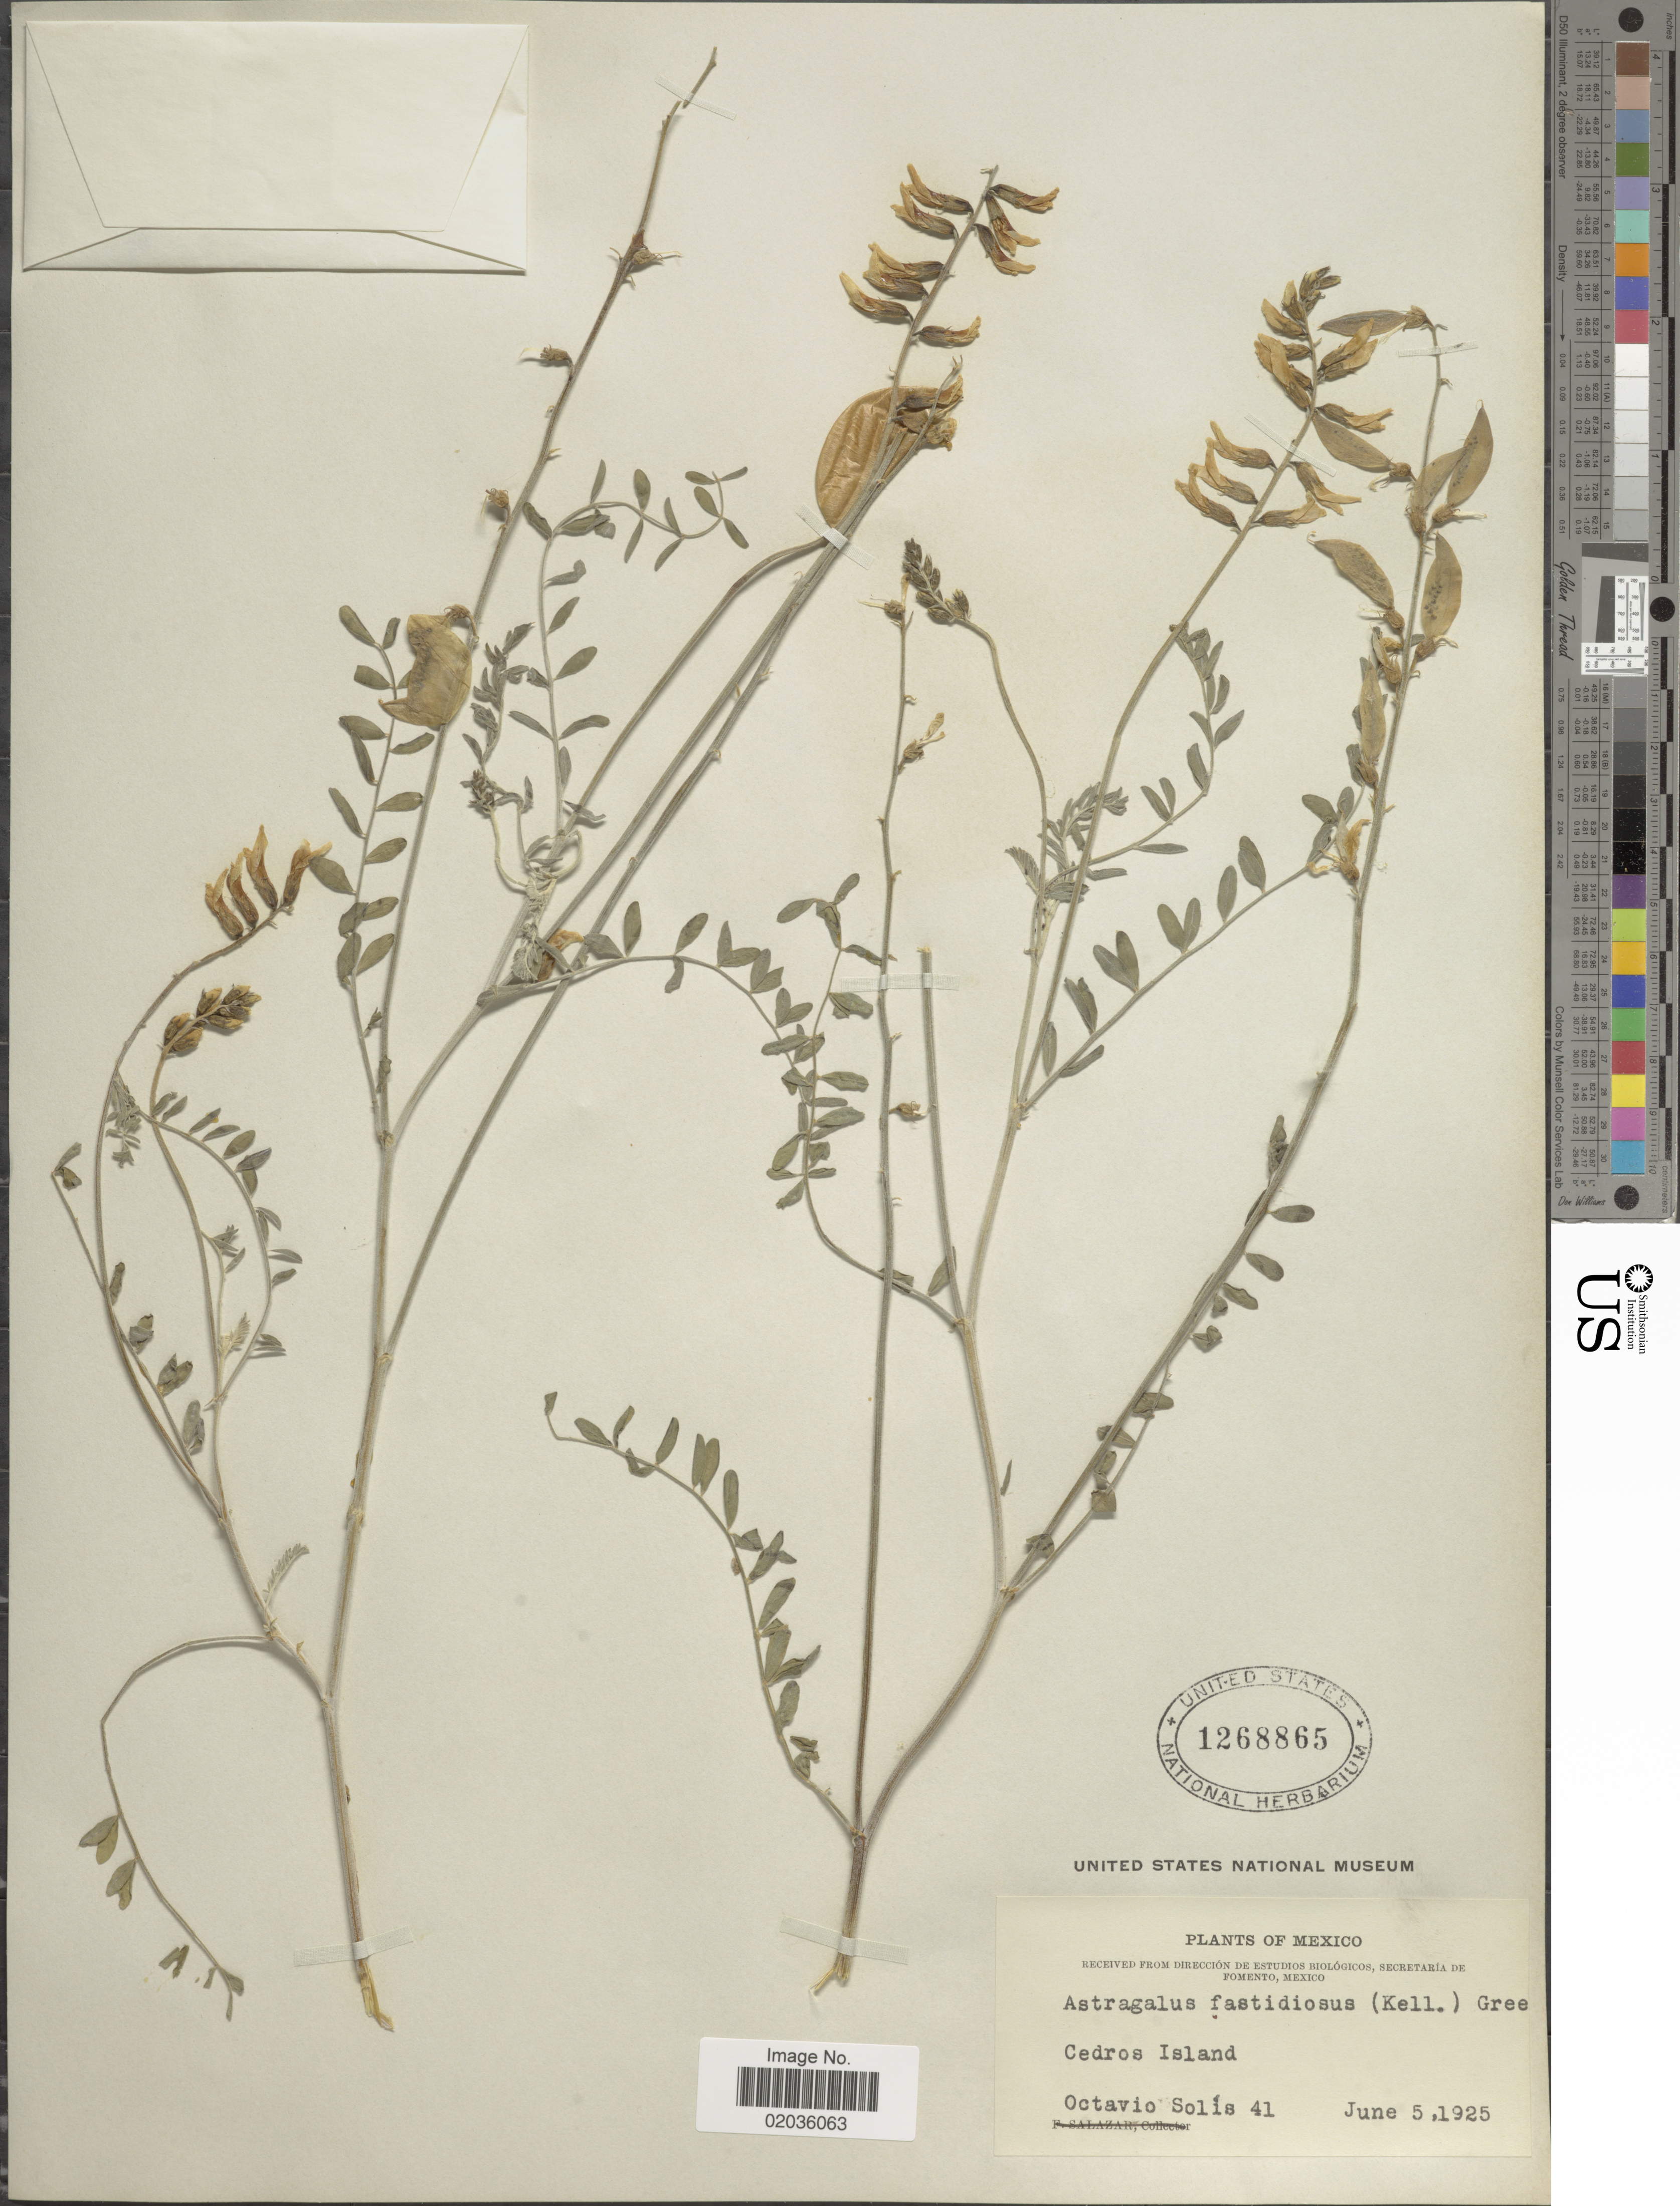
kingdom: Plantae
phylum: Tracheophyta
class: Magnoliopsida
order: Fabales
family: Fabaceae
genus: Astragalus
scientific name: Astragalus fastidiosus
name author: Greene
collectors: O. Solis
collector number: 41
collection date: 1925-06-05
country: Mexico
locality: Mexico, Cedros Island.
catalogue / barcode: US 1268865